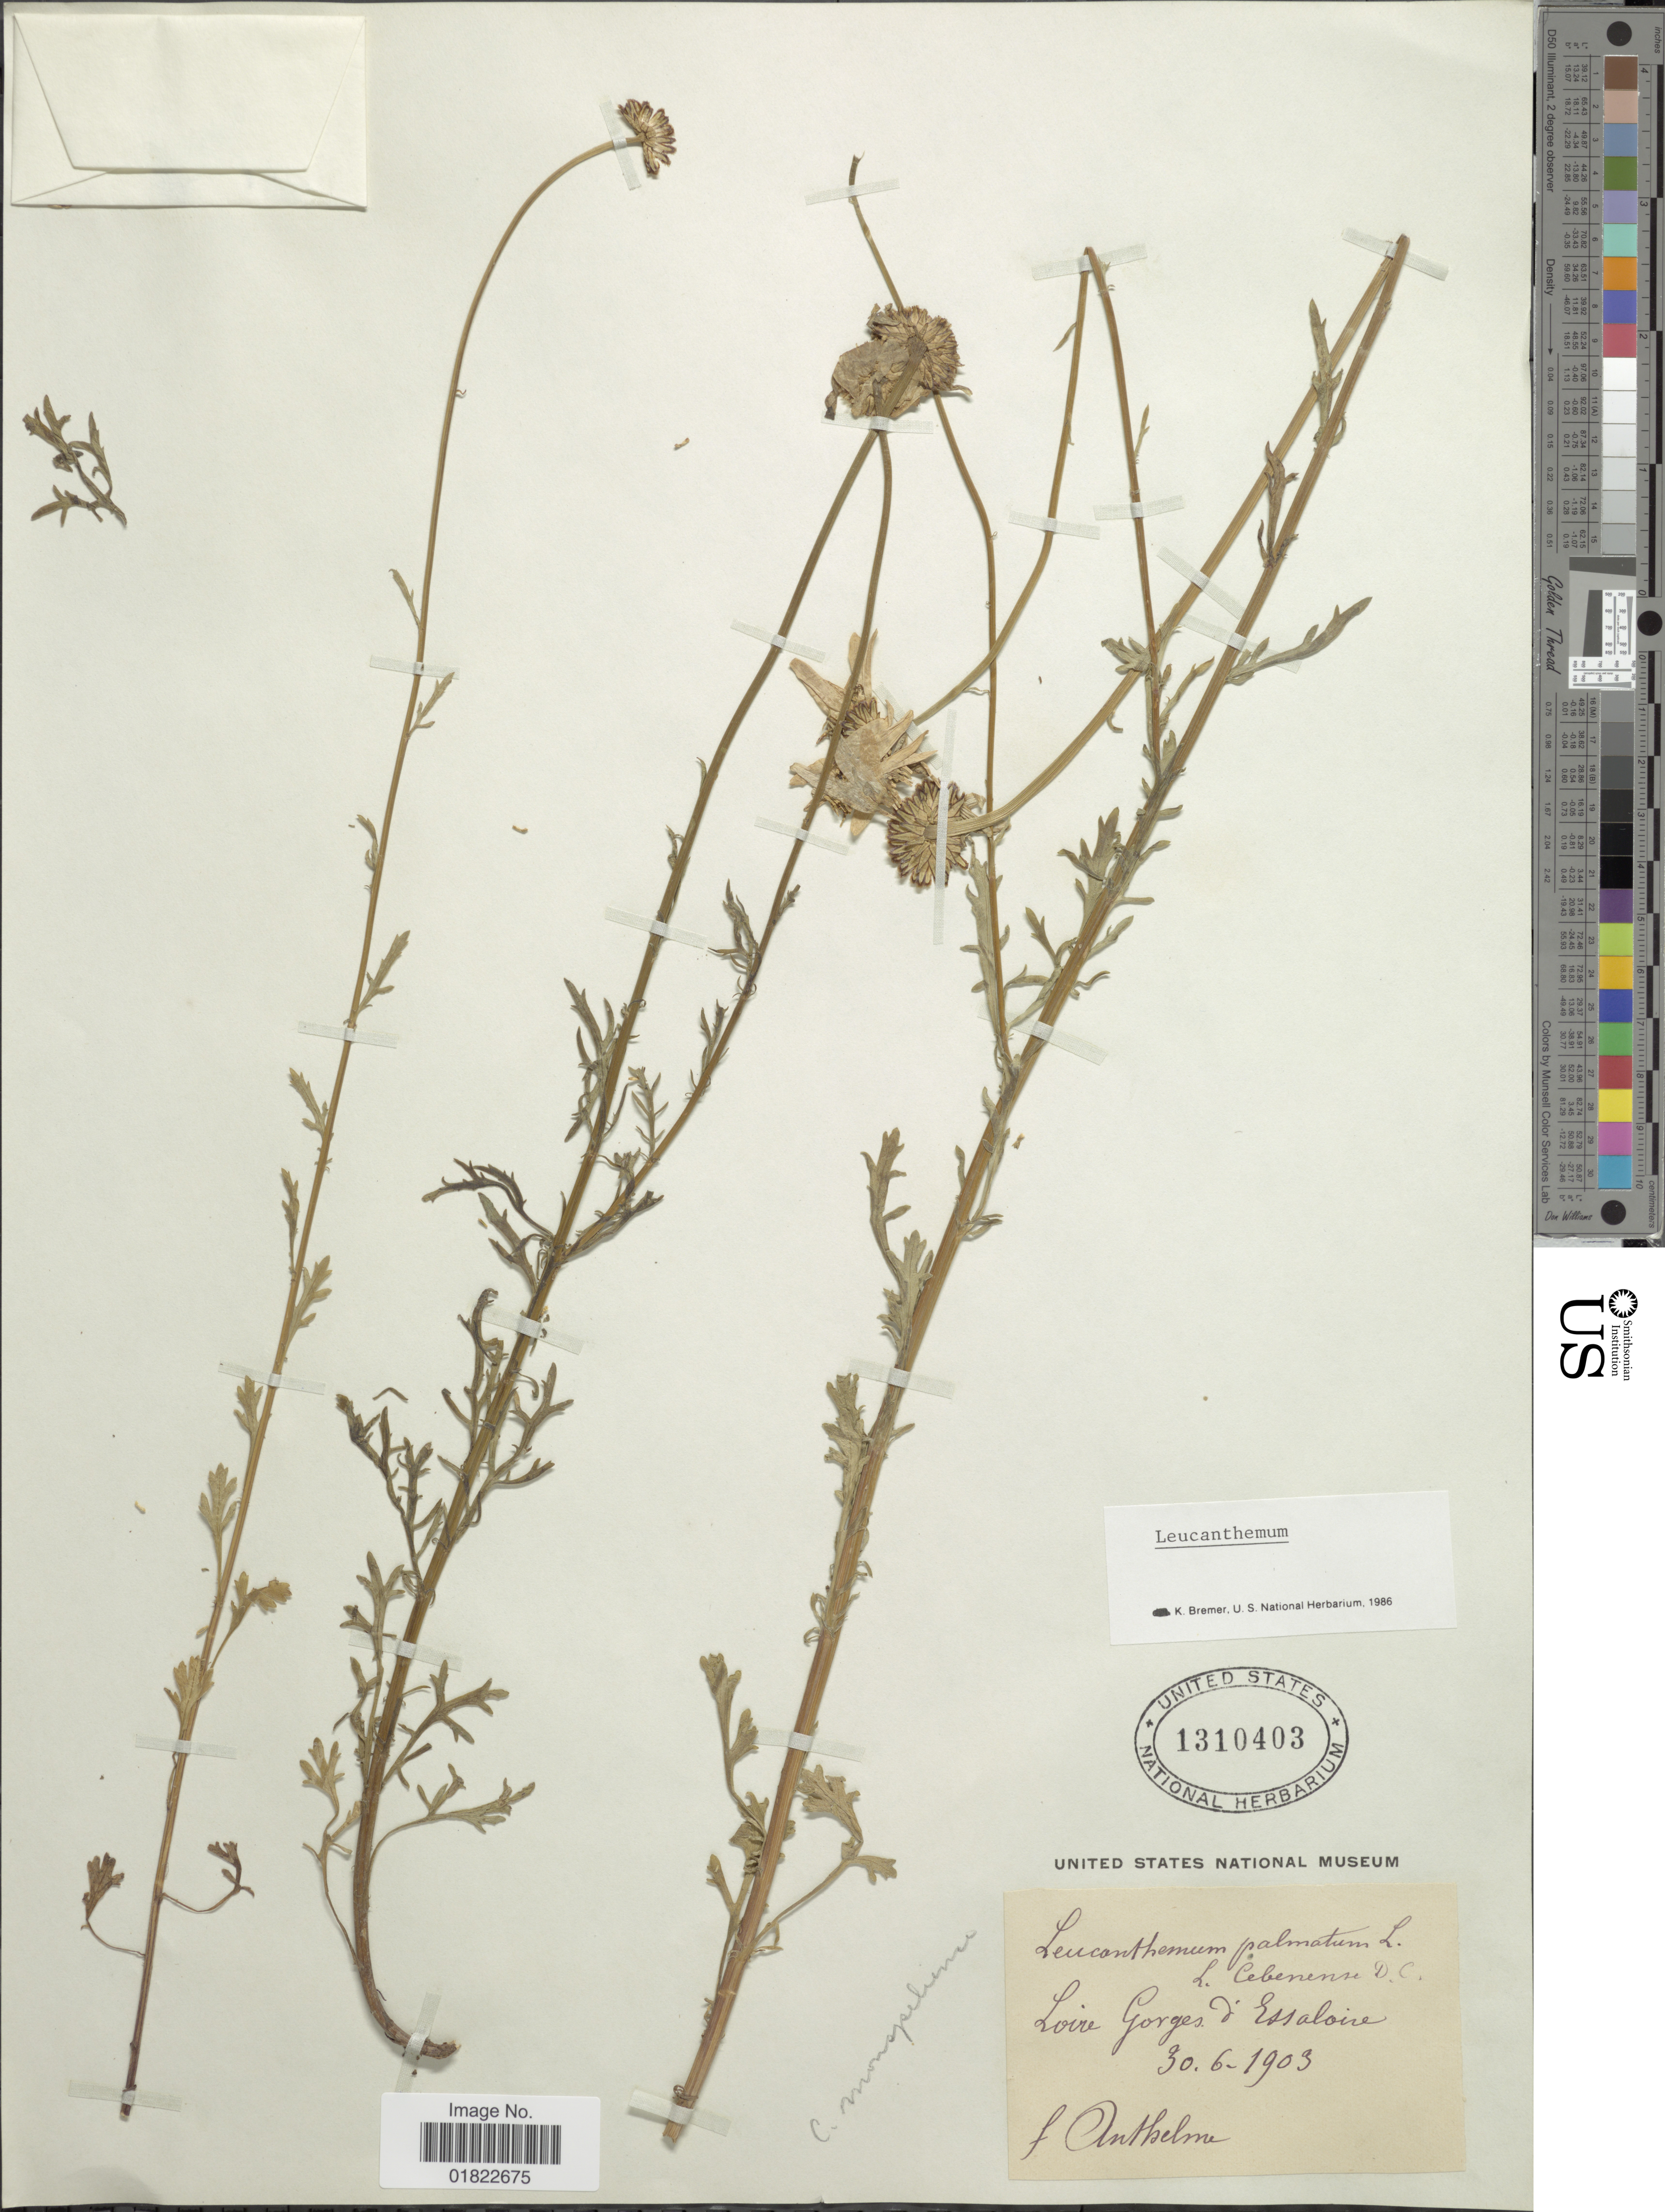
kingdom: Plantae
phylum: Tracheophyta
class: Magnoliopsida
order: Asterales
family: Asteraceae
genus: Leucanthemum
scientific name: Leucanthemum monspeliense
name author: (L.) H.J. Coste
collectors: F. Anthelme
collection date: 1903-06-30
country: France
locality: Loire Gorges d'Essaloire.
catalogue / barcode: US 1310403